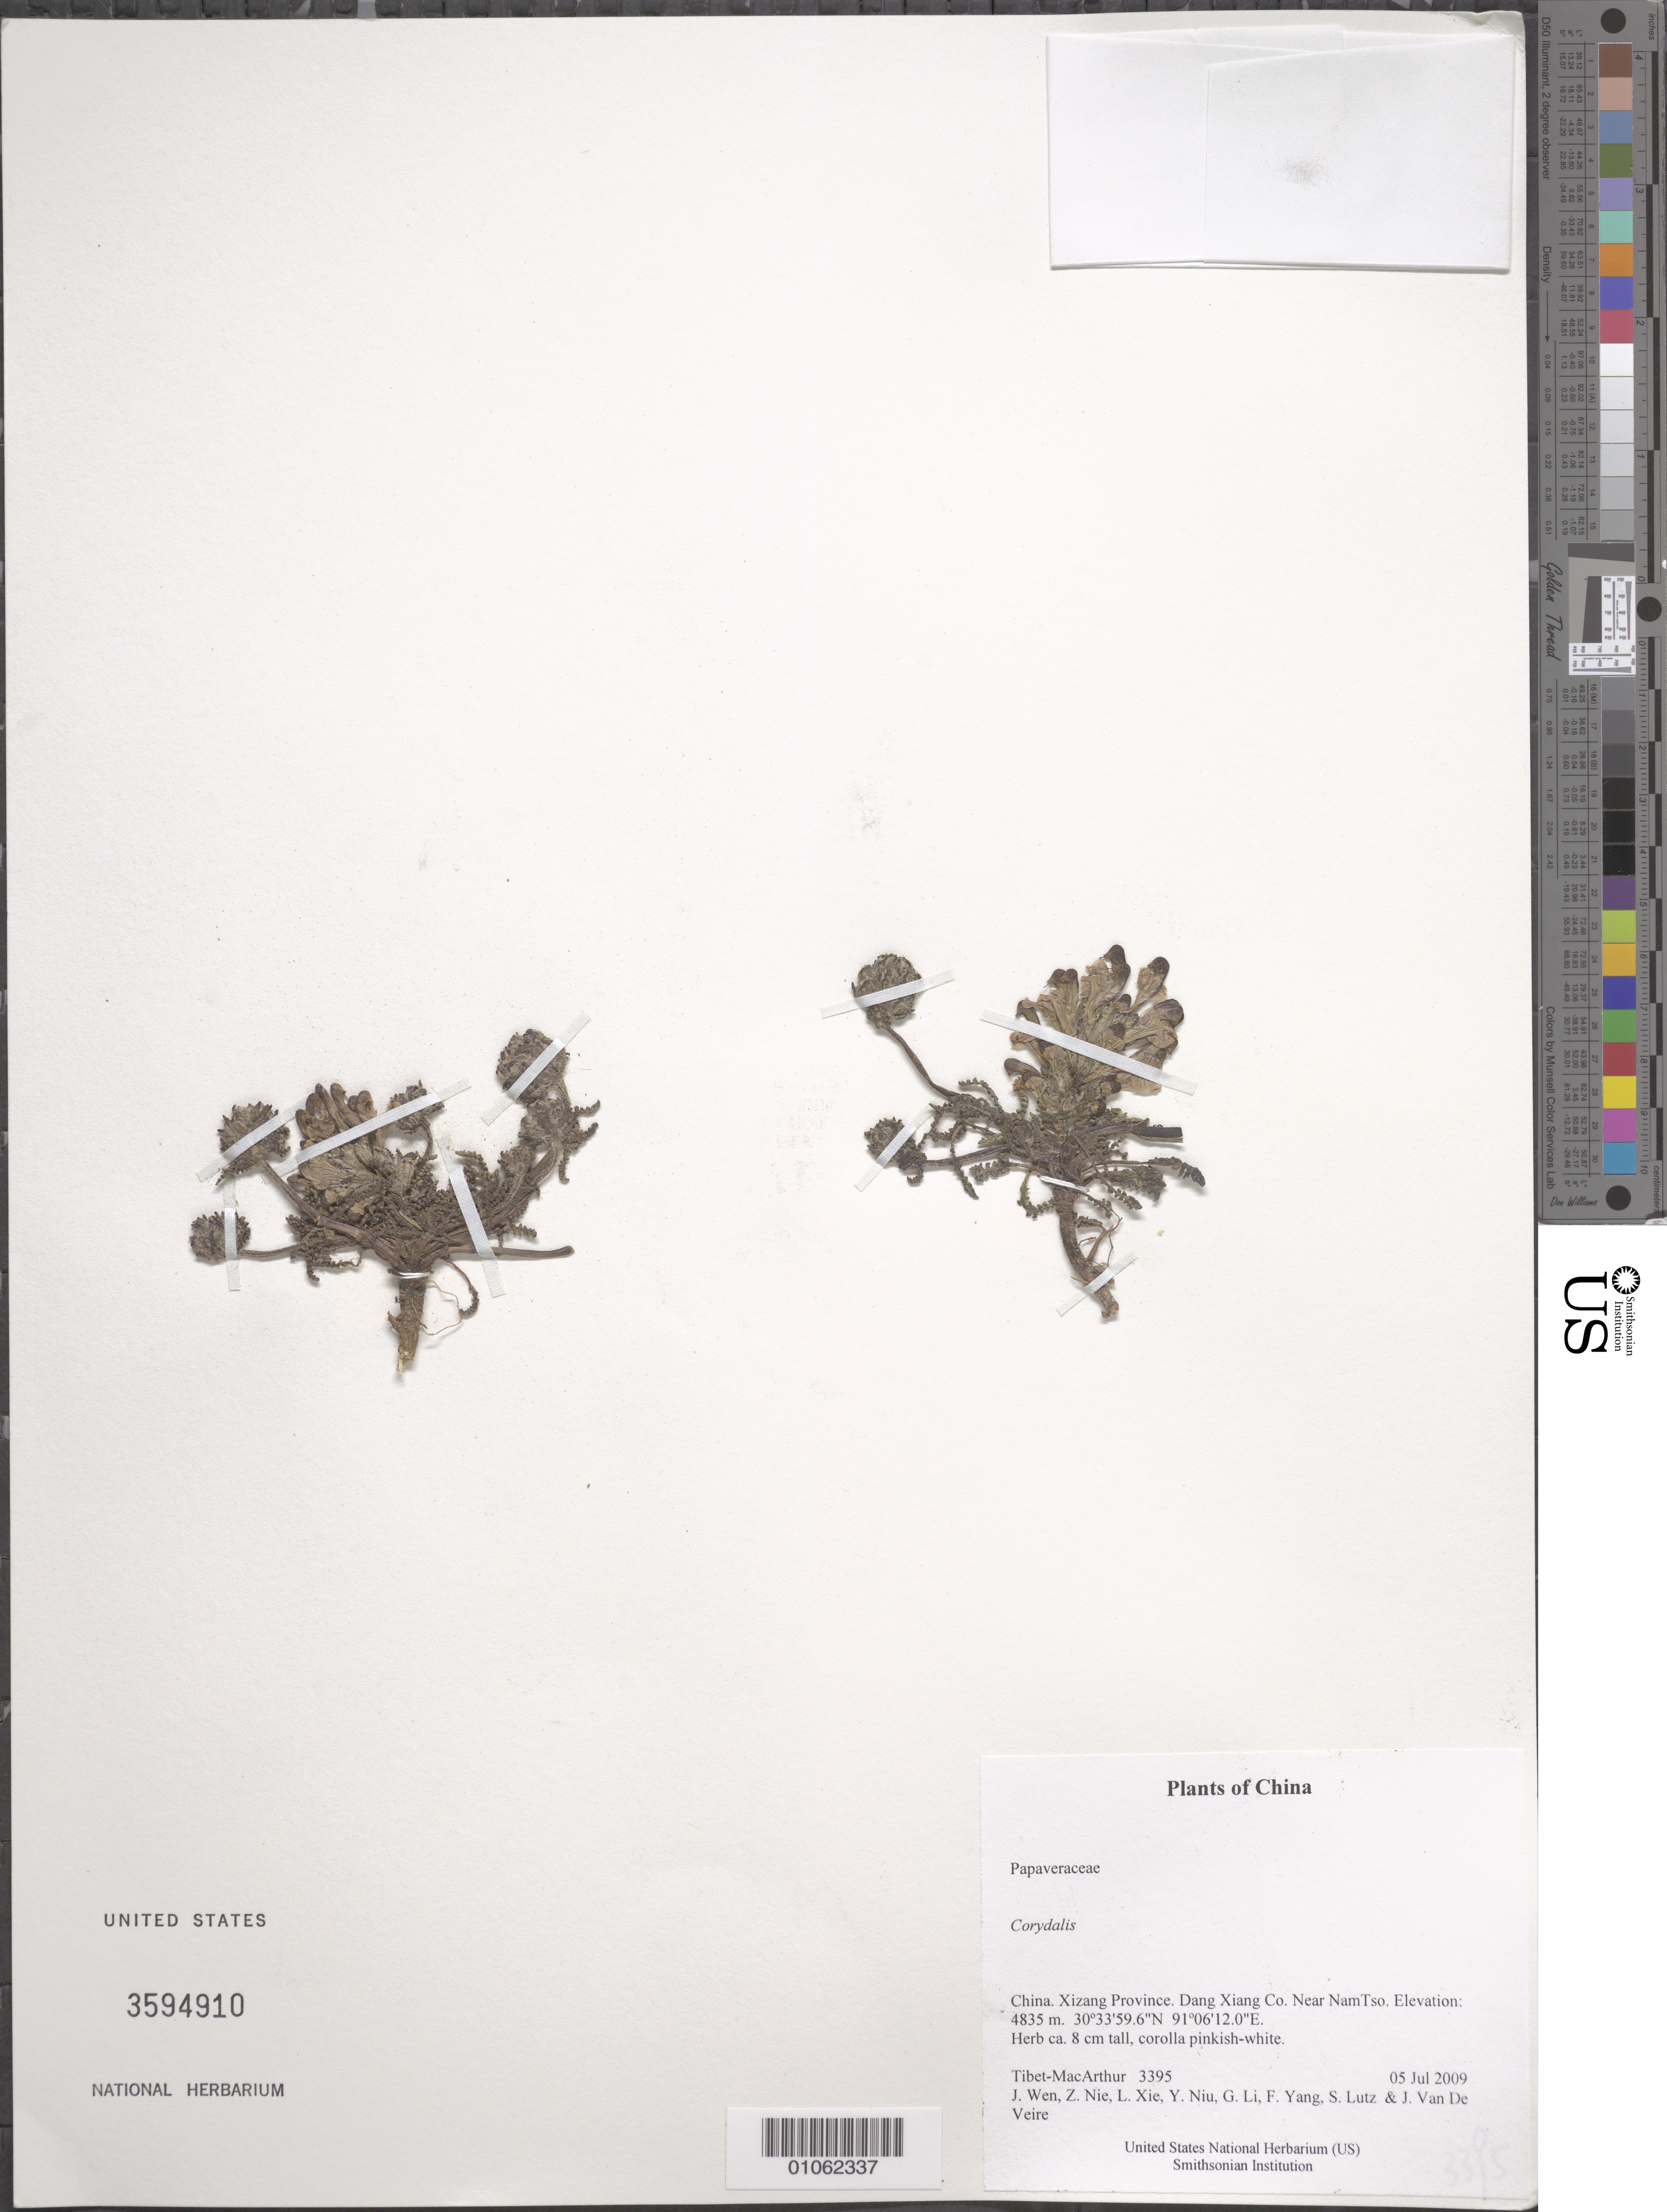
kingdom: Plantae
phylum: Tracheophyta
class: Magnoliopsida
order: Ranunculales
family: Papaveraceae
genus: Corydalis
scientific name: Corydalis sp.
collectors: Tibet-MacArthur, J. Wen, Z. Nie, L. Xie, Y. Niu, G. Li, F. Yang, S. Lutz & J. Van De Veire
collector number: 3395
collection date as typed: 05 Jul 2009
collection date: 2009-07-05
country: China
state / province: Xizang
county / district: Dang Xiang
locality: Near NamTso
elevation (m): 4835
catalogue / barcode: US 3594910